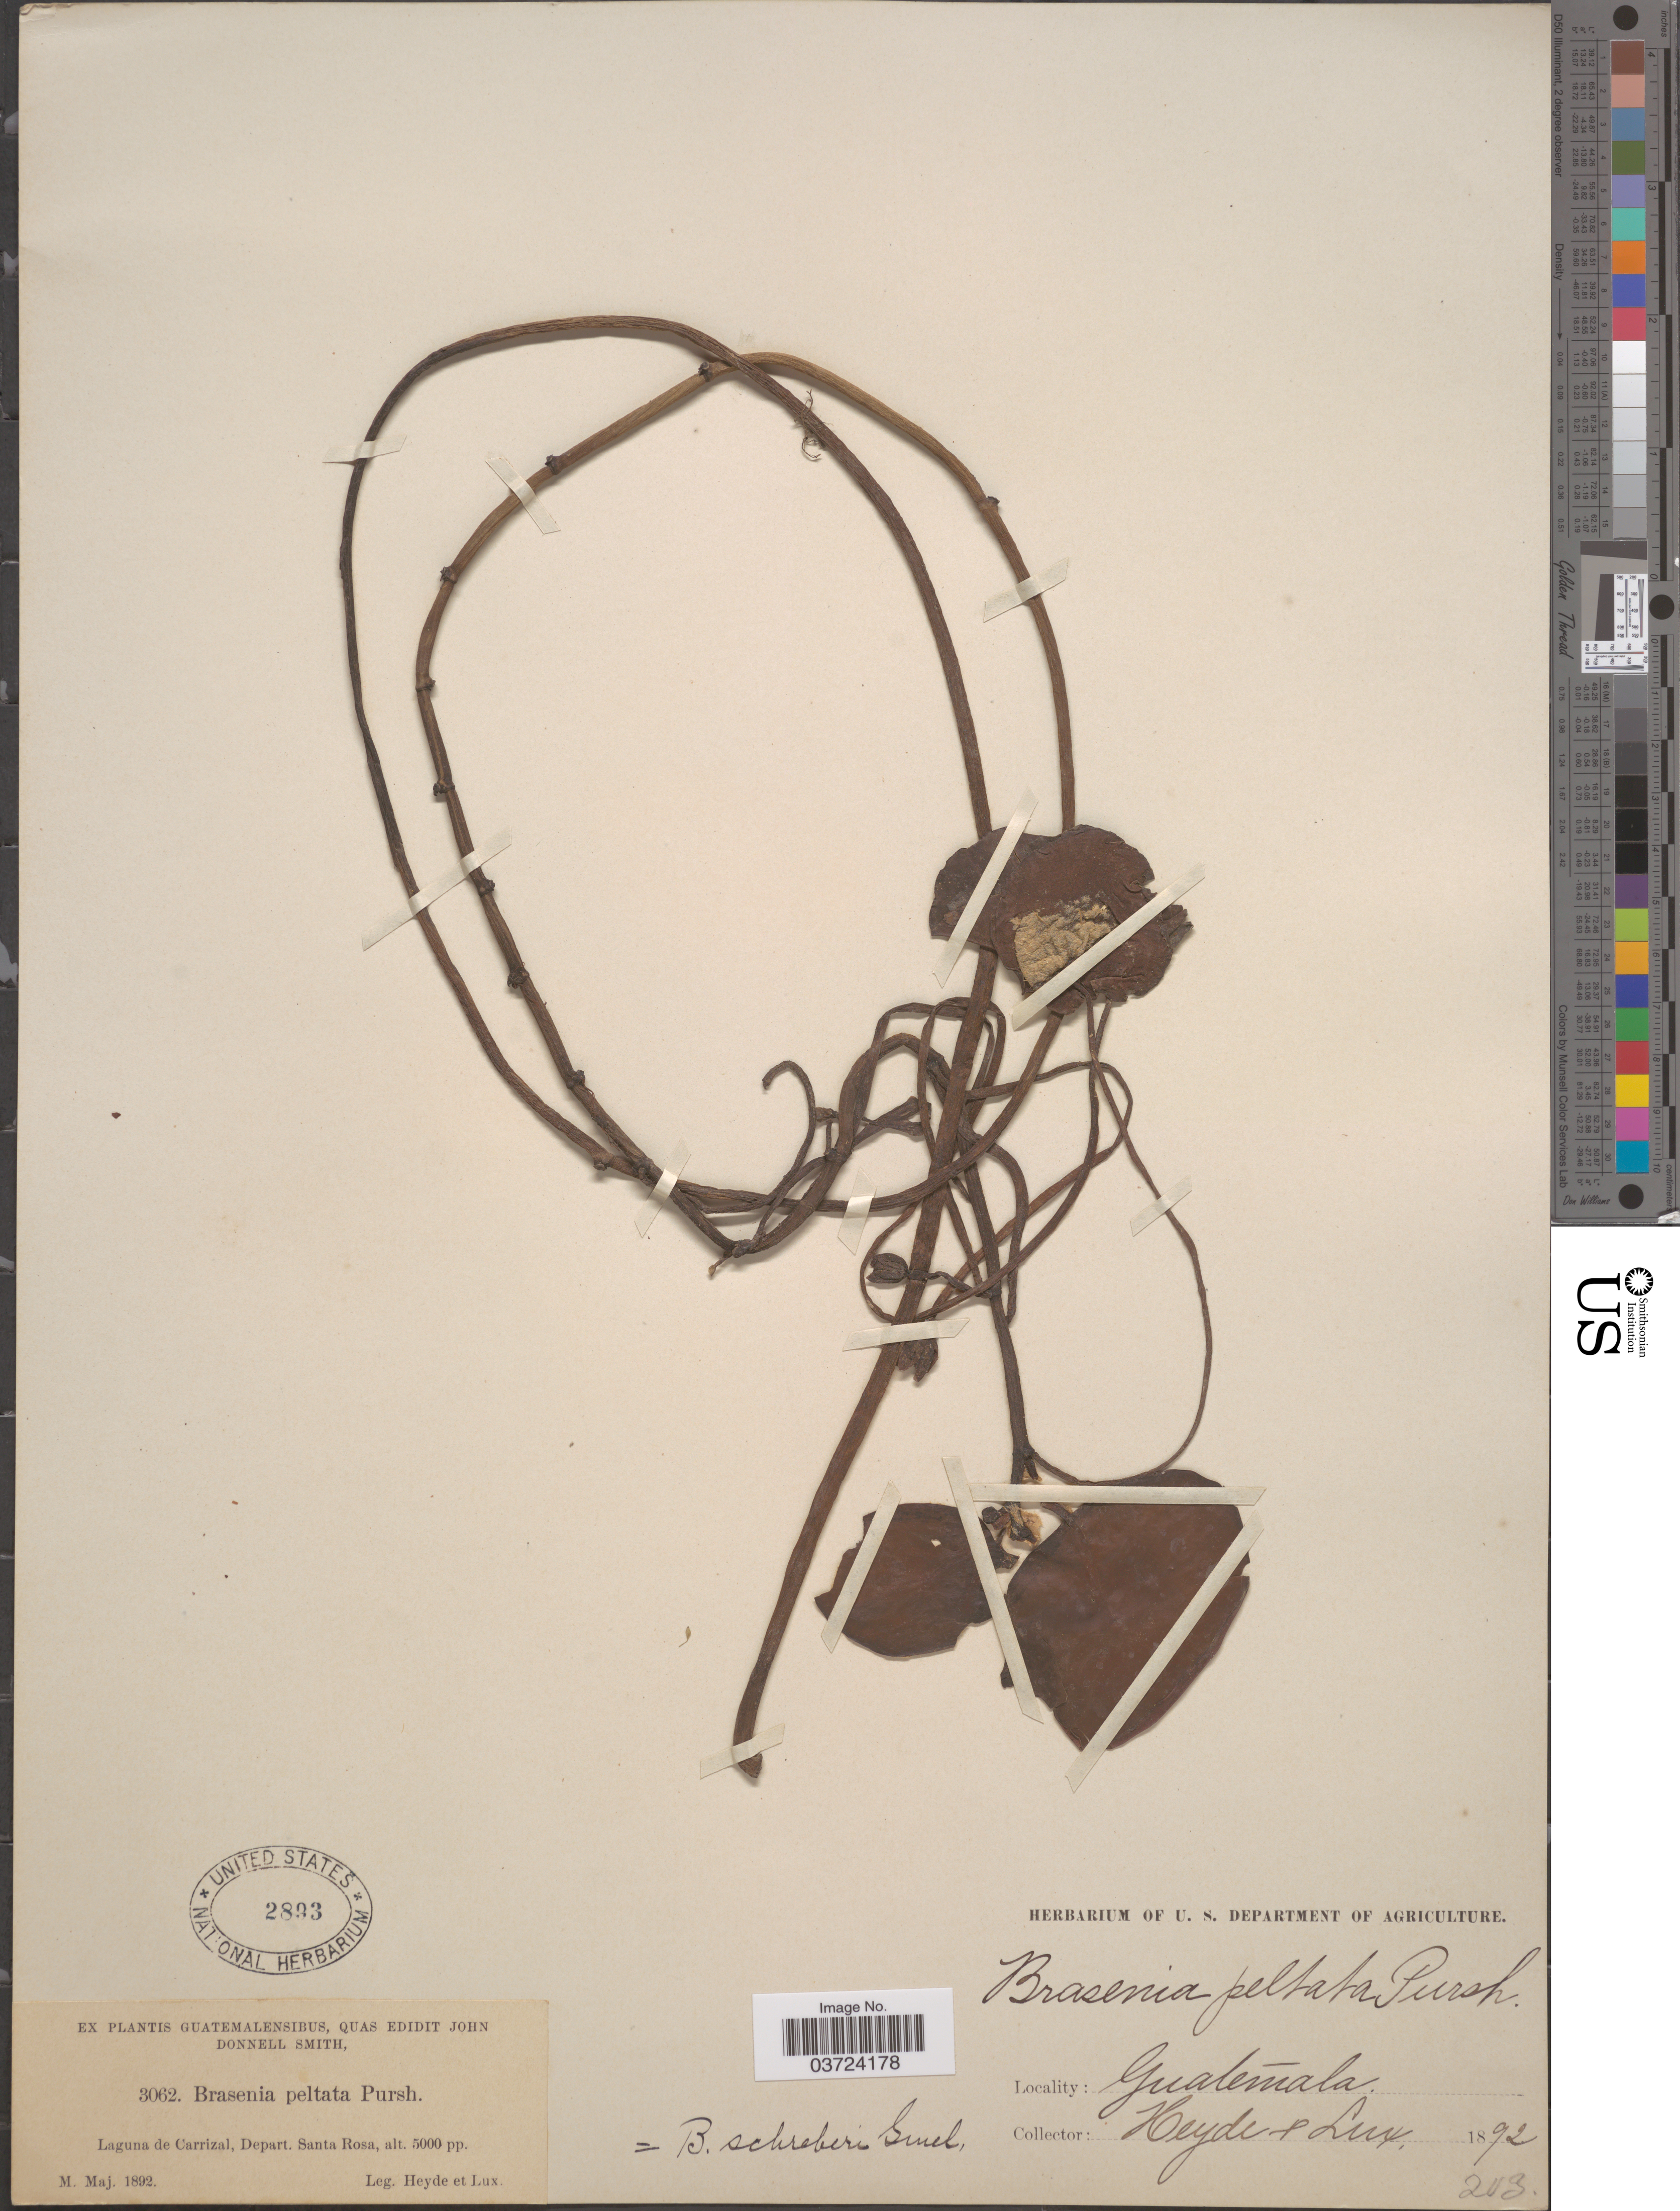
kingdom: Plantae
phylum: Tracheophyta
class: Magnoliopsida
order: Nymphaeales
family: Cabombaceae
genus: Brasenia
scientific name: Brasenia schreberi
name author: J.F. Gmel.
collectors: Heyde & Lux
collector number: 3062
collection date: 1892-05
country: Guatemala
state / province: Santa Rosa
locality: Laguna de Carrizal, Depart. Santa Rosa.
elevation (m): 1524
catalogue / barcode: US 2893